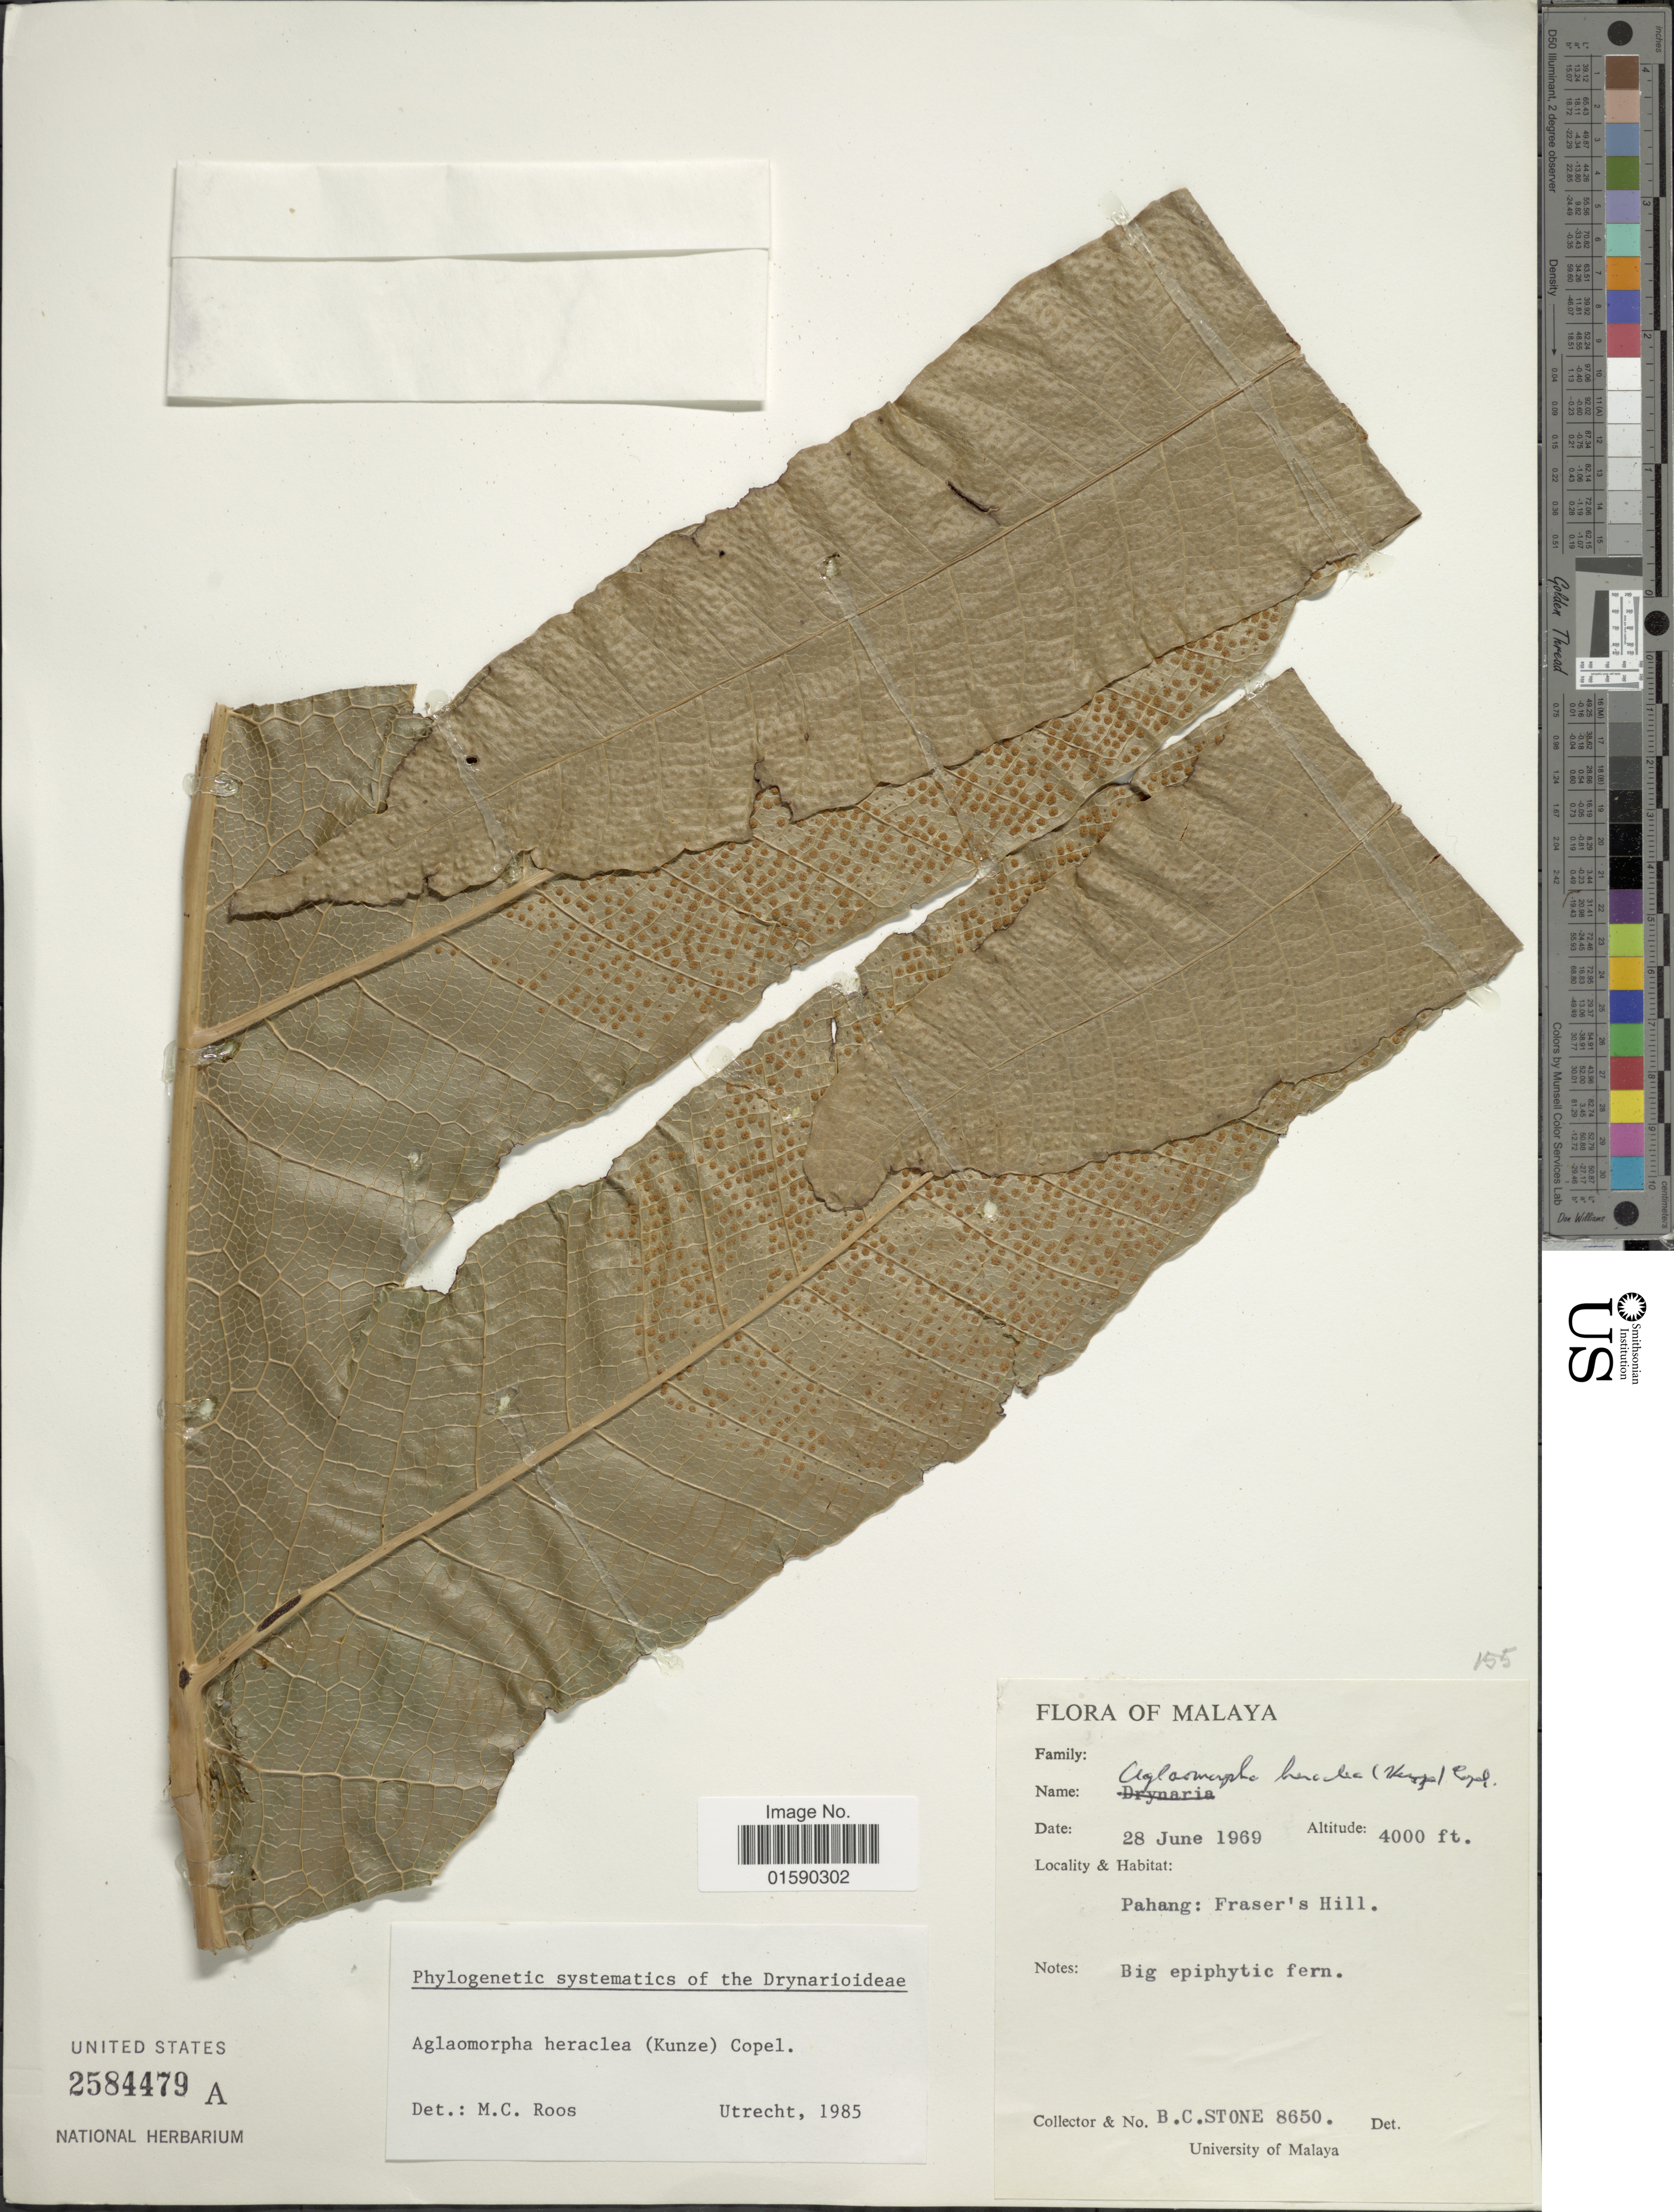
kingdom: Plantae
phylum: Tracheophyta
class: Polypodiopsida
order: Polypodiales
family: Polypodiaceae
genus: Aglaomorpha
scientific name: Aglaomorpha heraclea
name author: (Kunze) Copel.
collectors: B. C. Stone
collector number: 8650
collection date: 1969-06-28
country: Malaysia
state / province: Pahang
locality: Malaya, Pahang: Fraser's Hill.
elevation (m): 1219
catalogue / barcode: US 2584479A